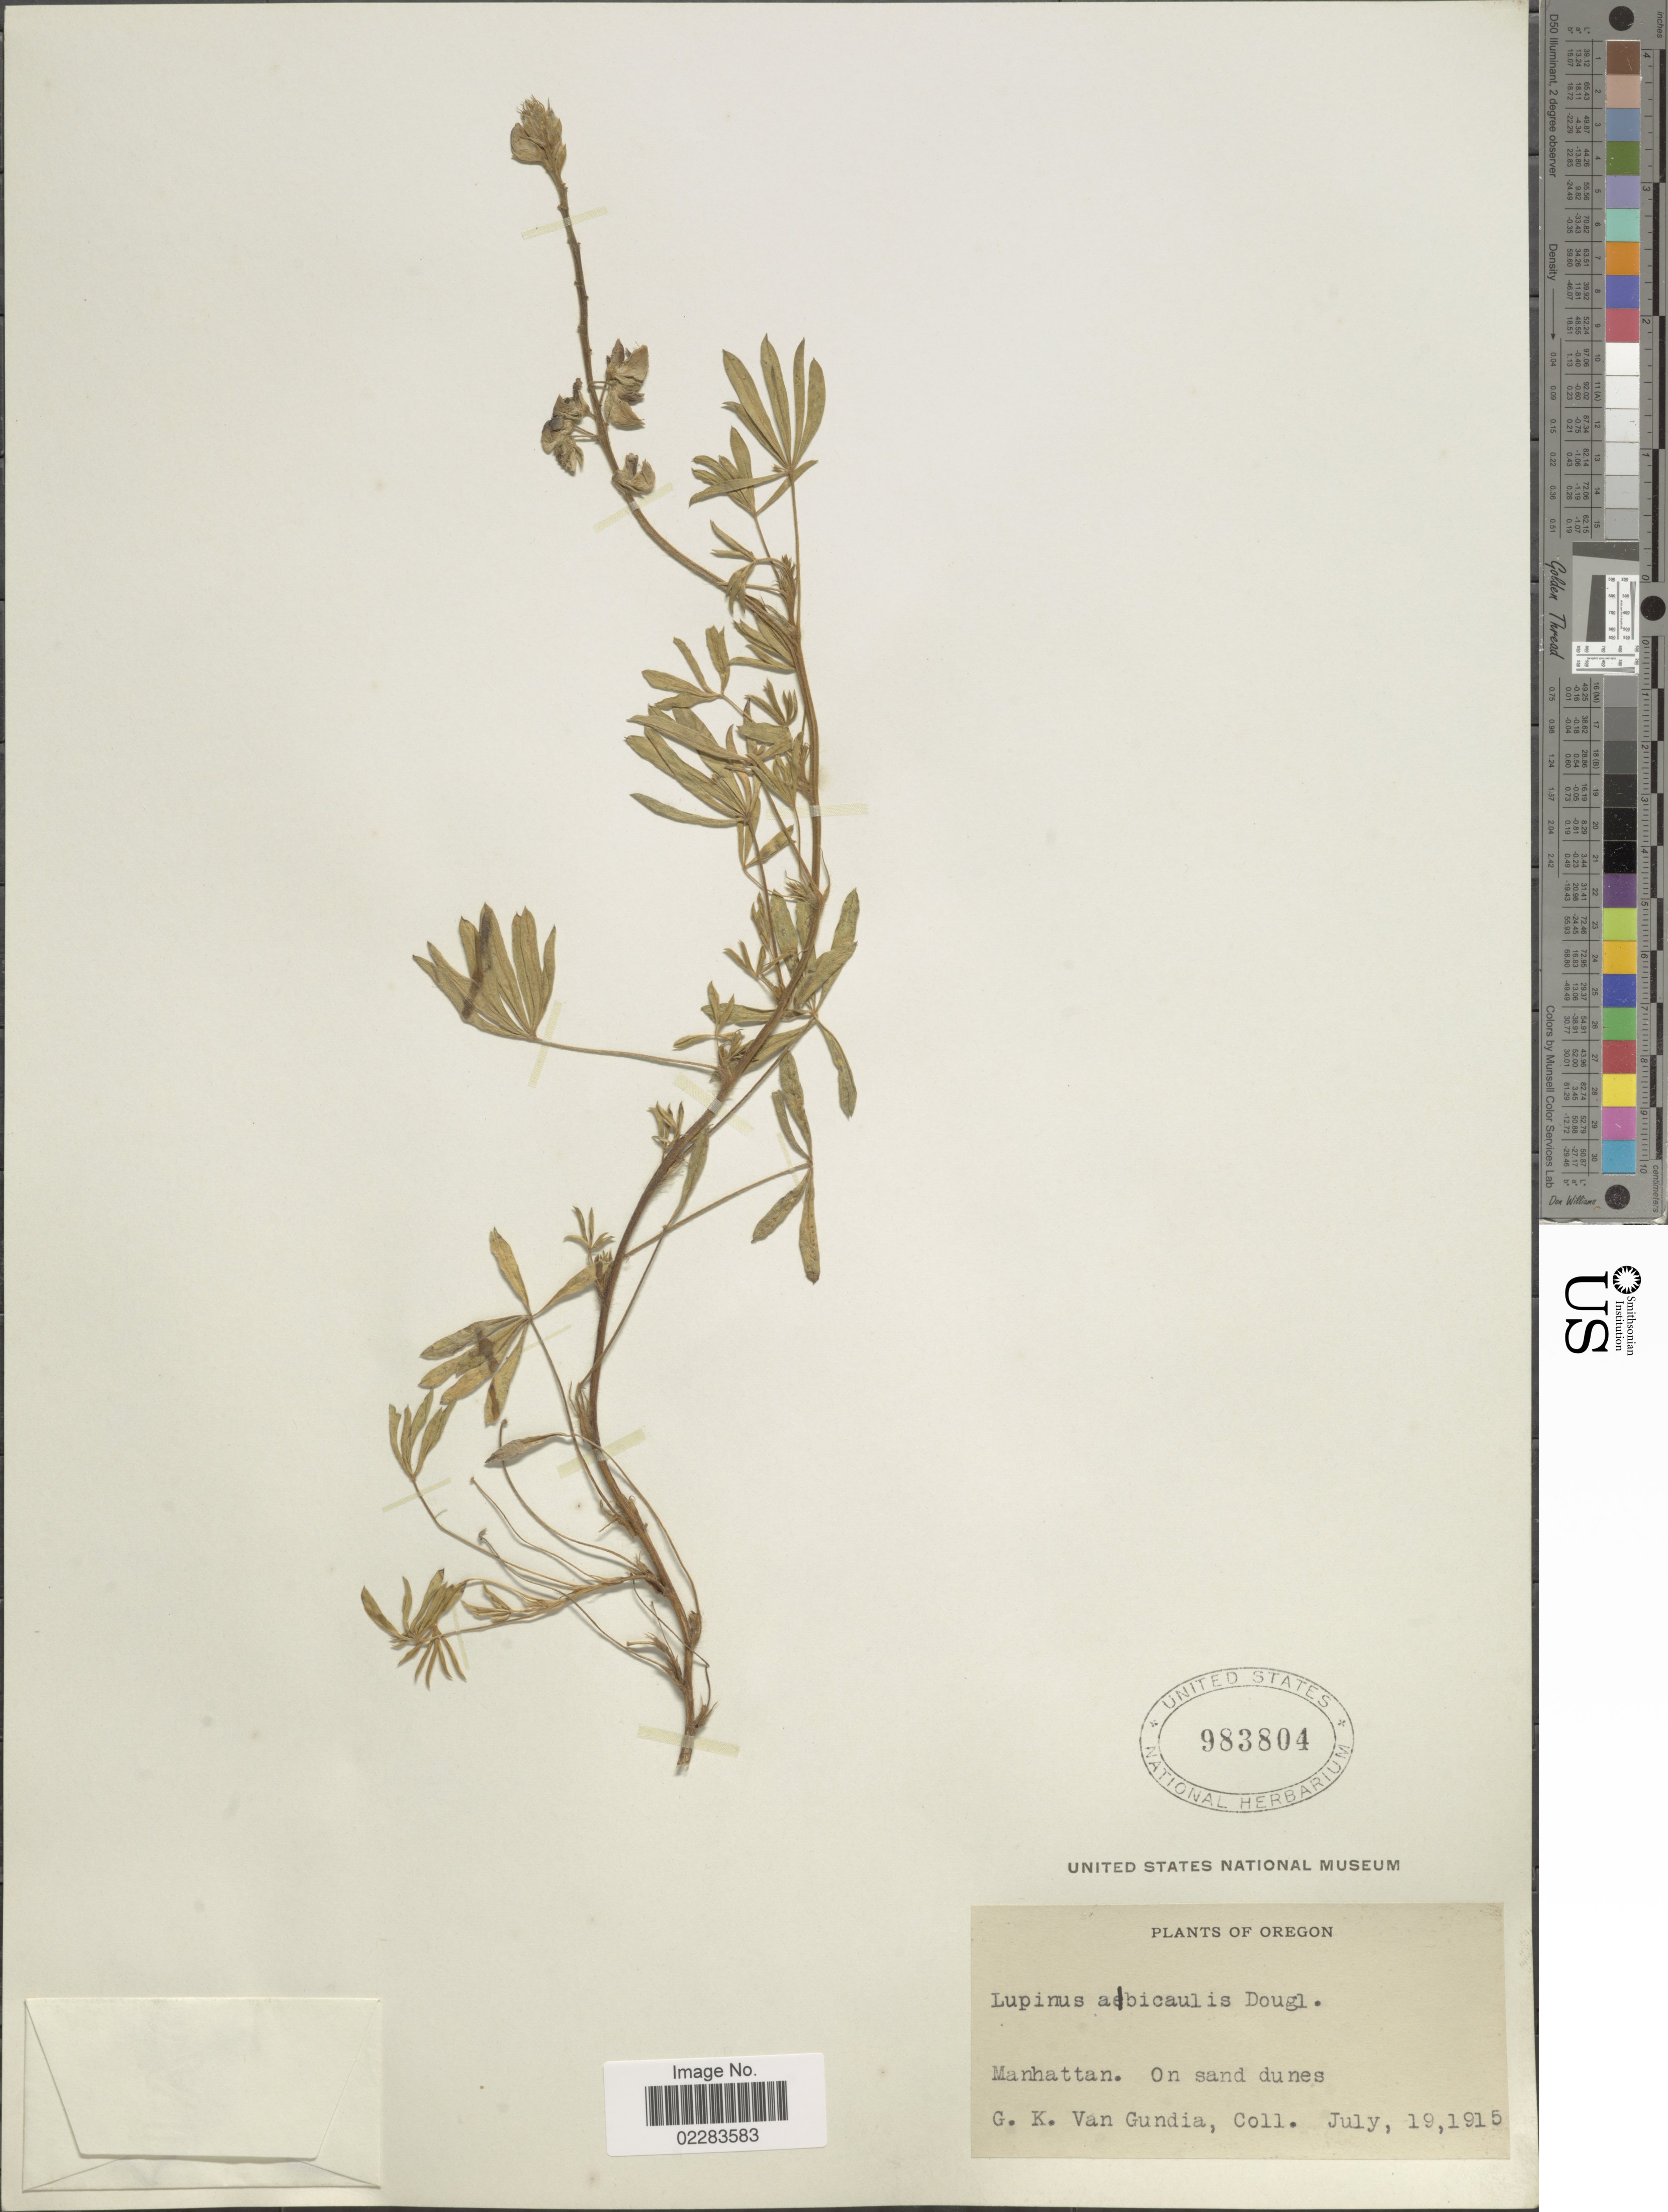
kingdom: Plantae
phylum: Tracheophyta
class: Magnoliopsida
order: Fabales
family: Fabaceae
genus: Lupinus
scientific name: Lupinus albicaulis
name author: Douglas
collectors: G. Gundia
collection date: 1915-07-19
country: United States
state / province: Oregon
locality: Manhattan. On sand dunes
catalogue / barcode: US 983804